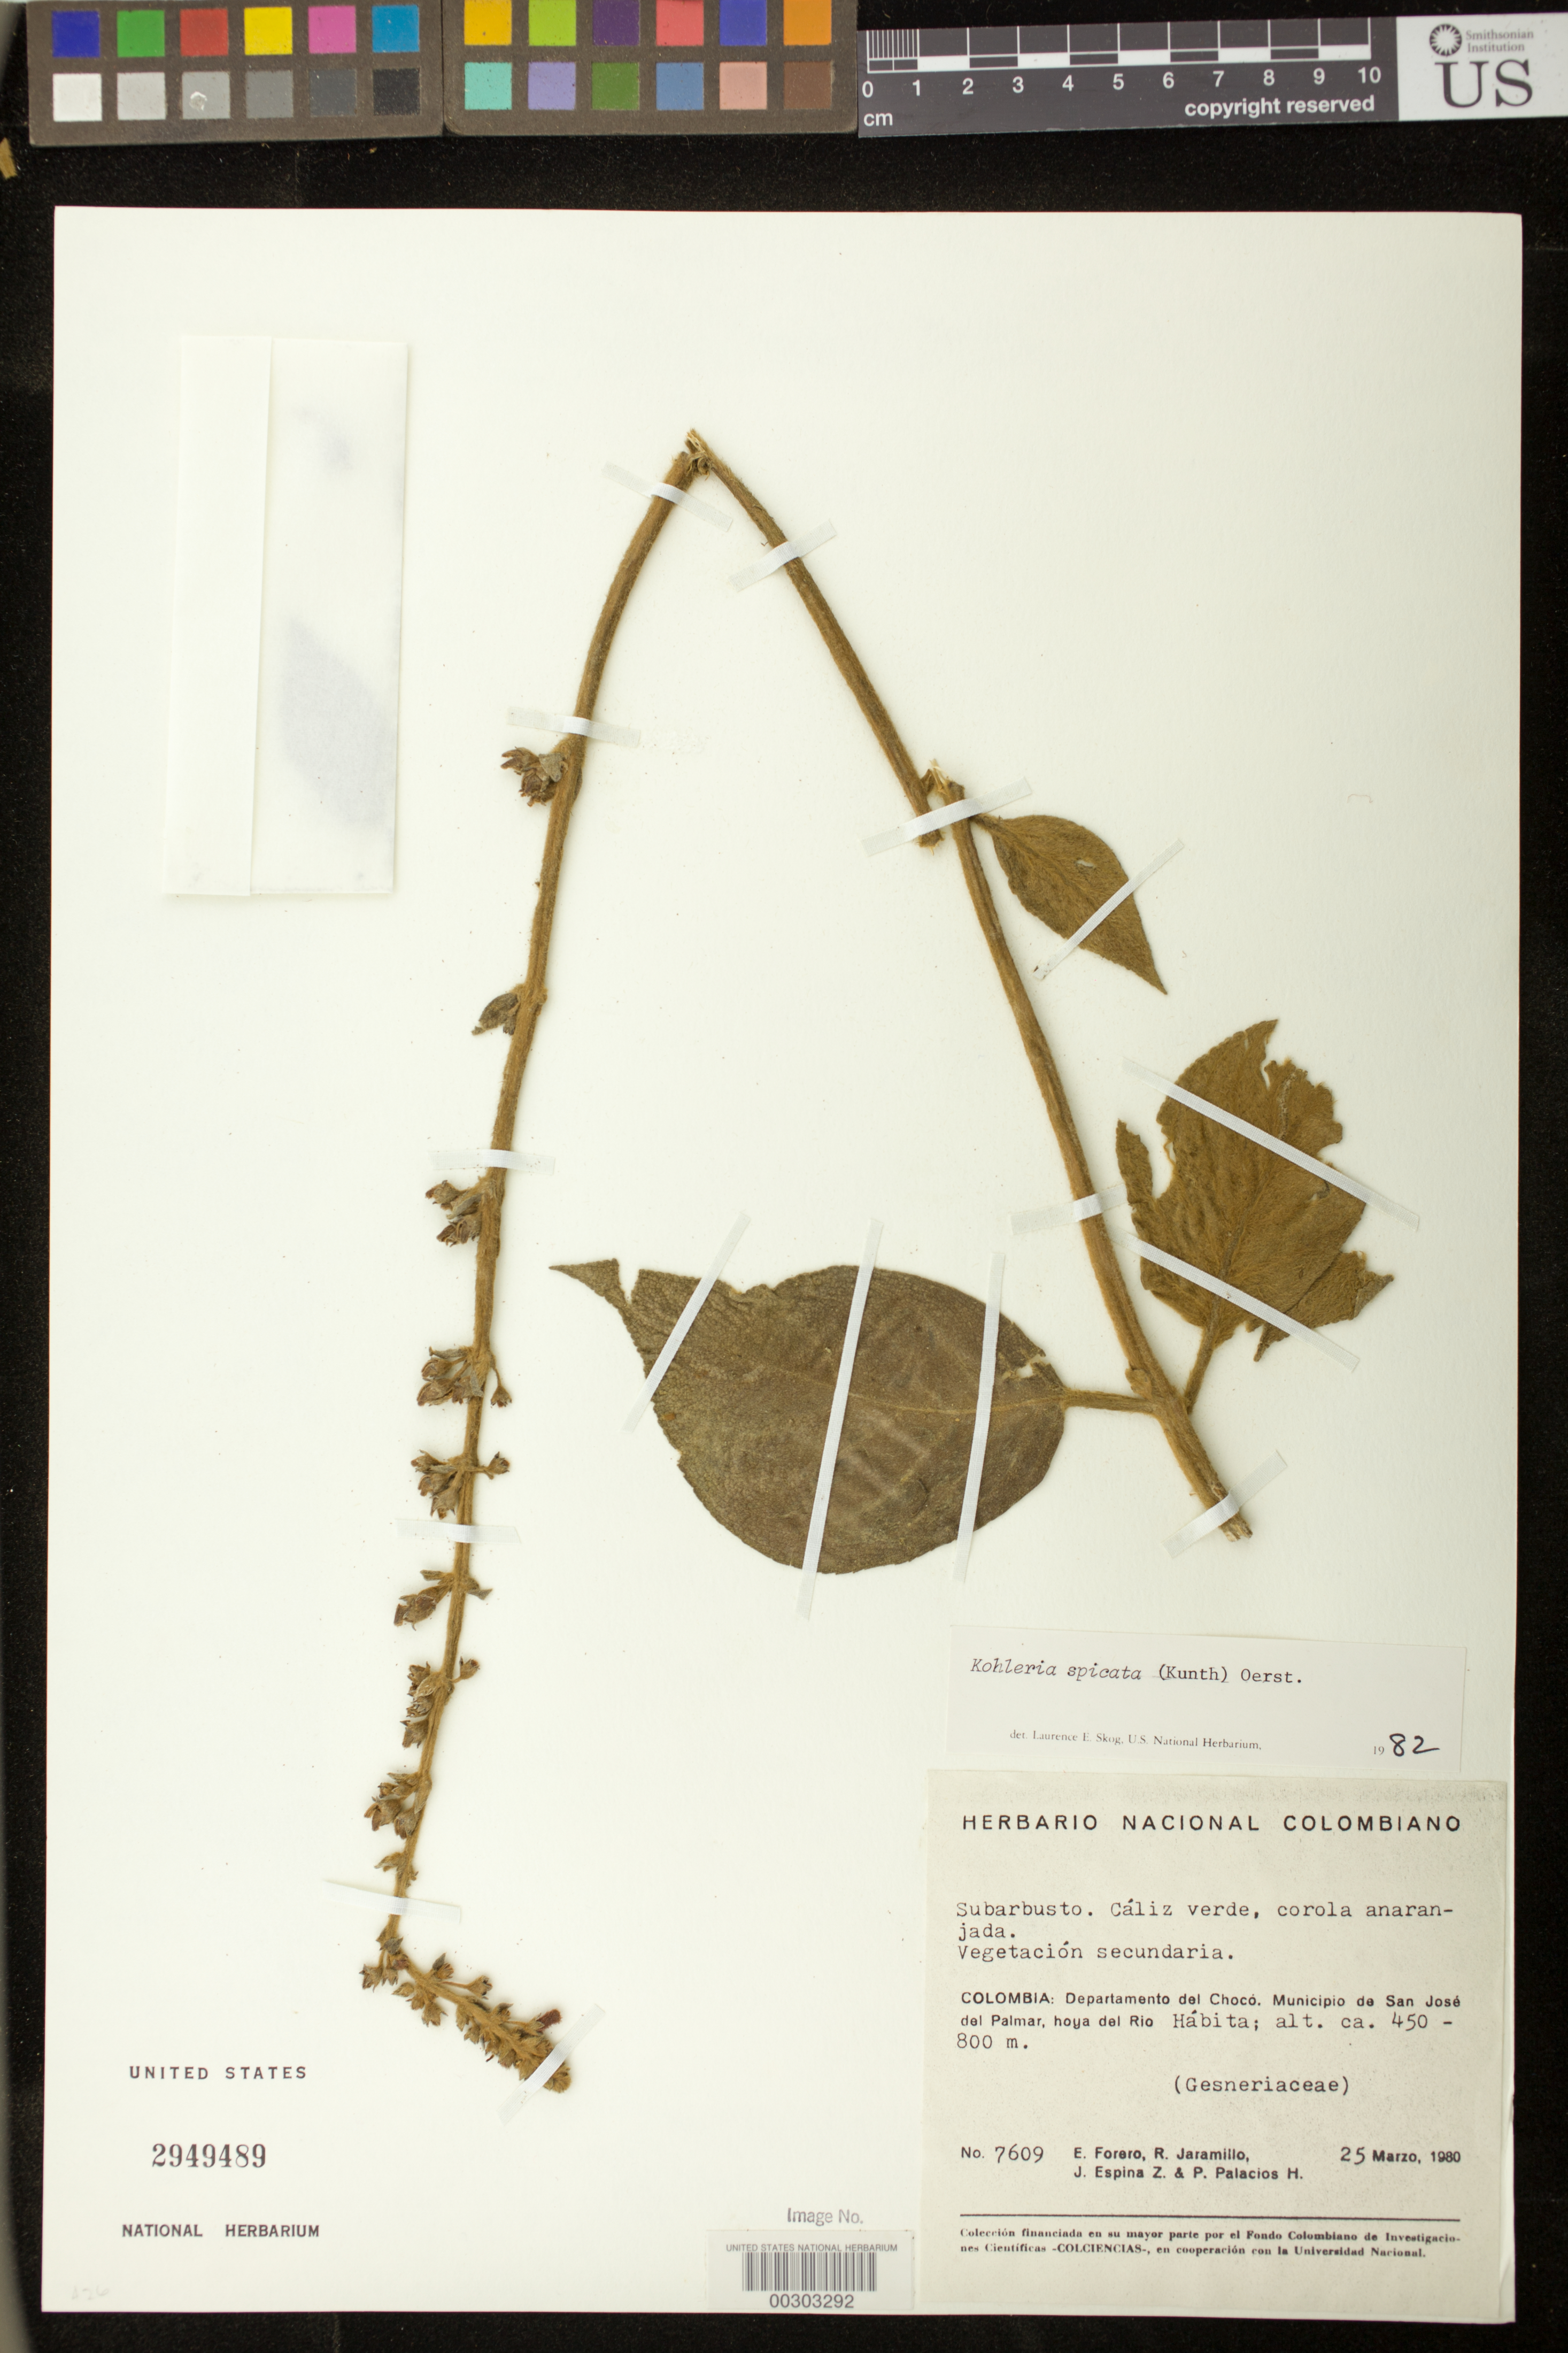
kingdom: Plantae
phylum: Tracheophyta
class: Magnoliopsida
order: Lamiales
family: Gesneriaceae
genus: Kohleria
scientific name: Kohleria spicata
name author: (Kunth) Oerst.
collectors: E. Forero, R. Jaramillo M., J. Espina Z. & P. Palacios H.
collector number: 7609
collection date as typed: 25 Mar 1980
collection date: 1980-03-25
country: Colombia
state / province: Chocó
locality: Mpio. de San Jose del Palmar, hoya del Rio Torito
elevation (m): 450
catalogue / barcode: US 2949489